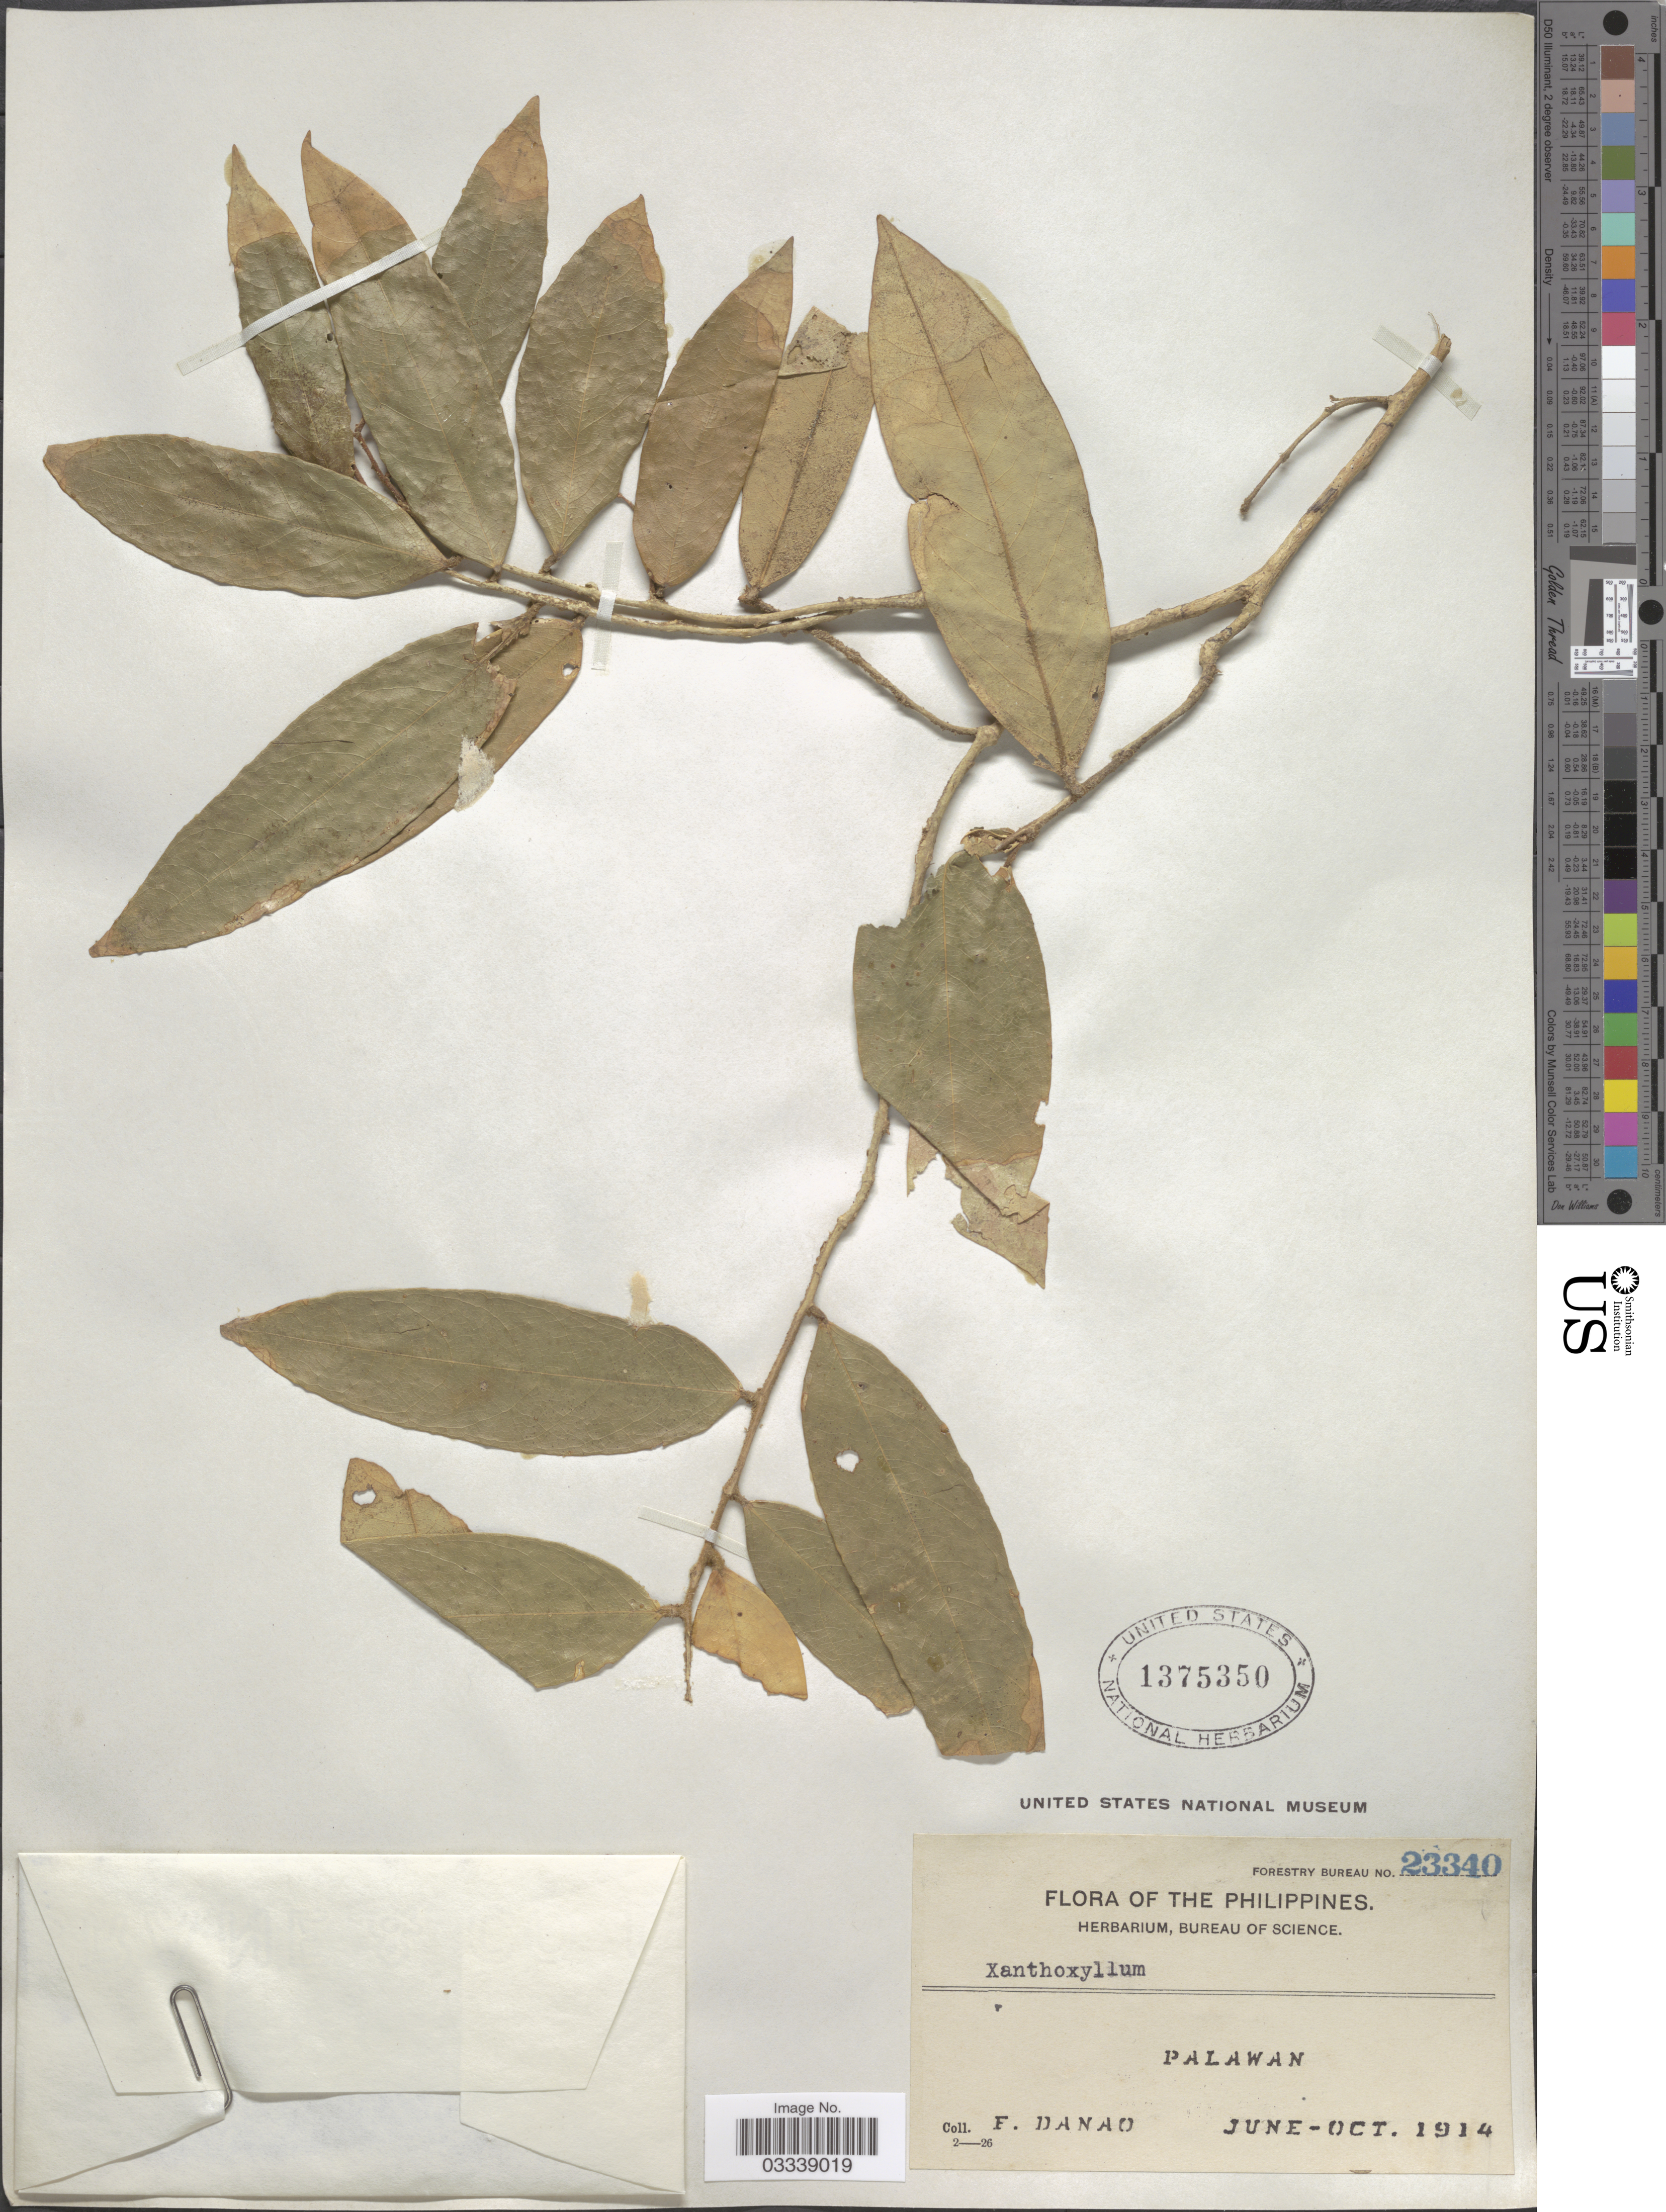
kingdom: Plantae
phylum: Tracheophyta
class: Magnoliopsida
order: Fabales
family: Polygalaceae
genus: Xanthophyllum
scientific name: Xanthophyllum sp.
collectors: F. Danao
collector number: Forestry Bureau 23340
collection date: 1914-06/1914-10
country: Philippines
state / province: Mimaropa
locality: Palawan.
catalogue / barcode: US 1375350